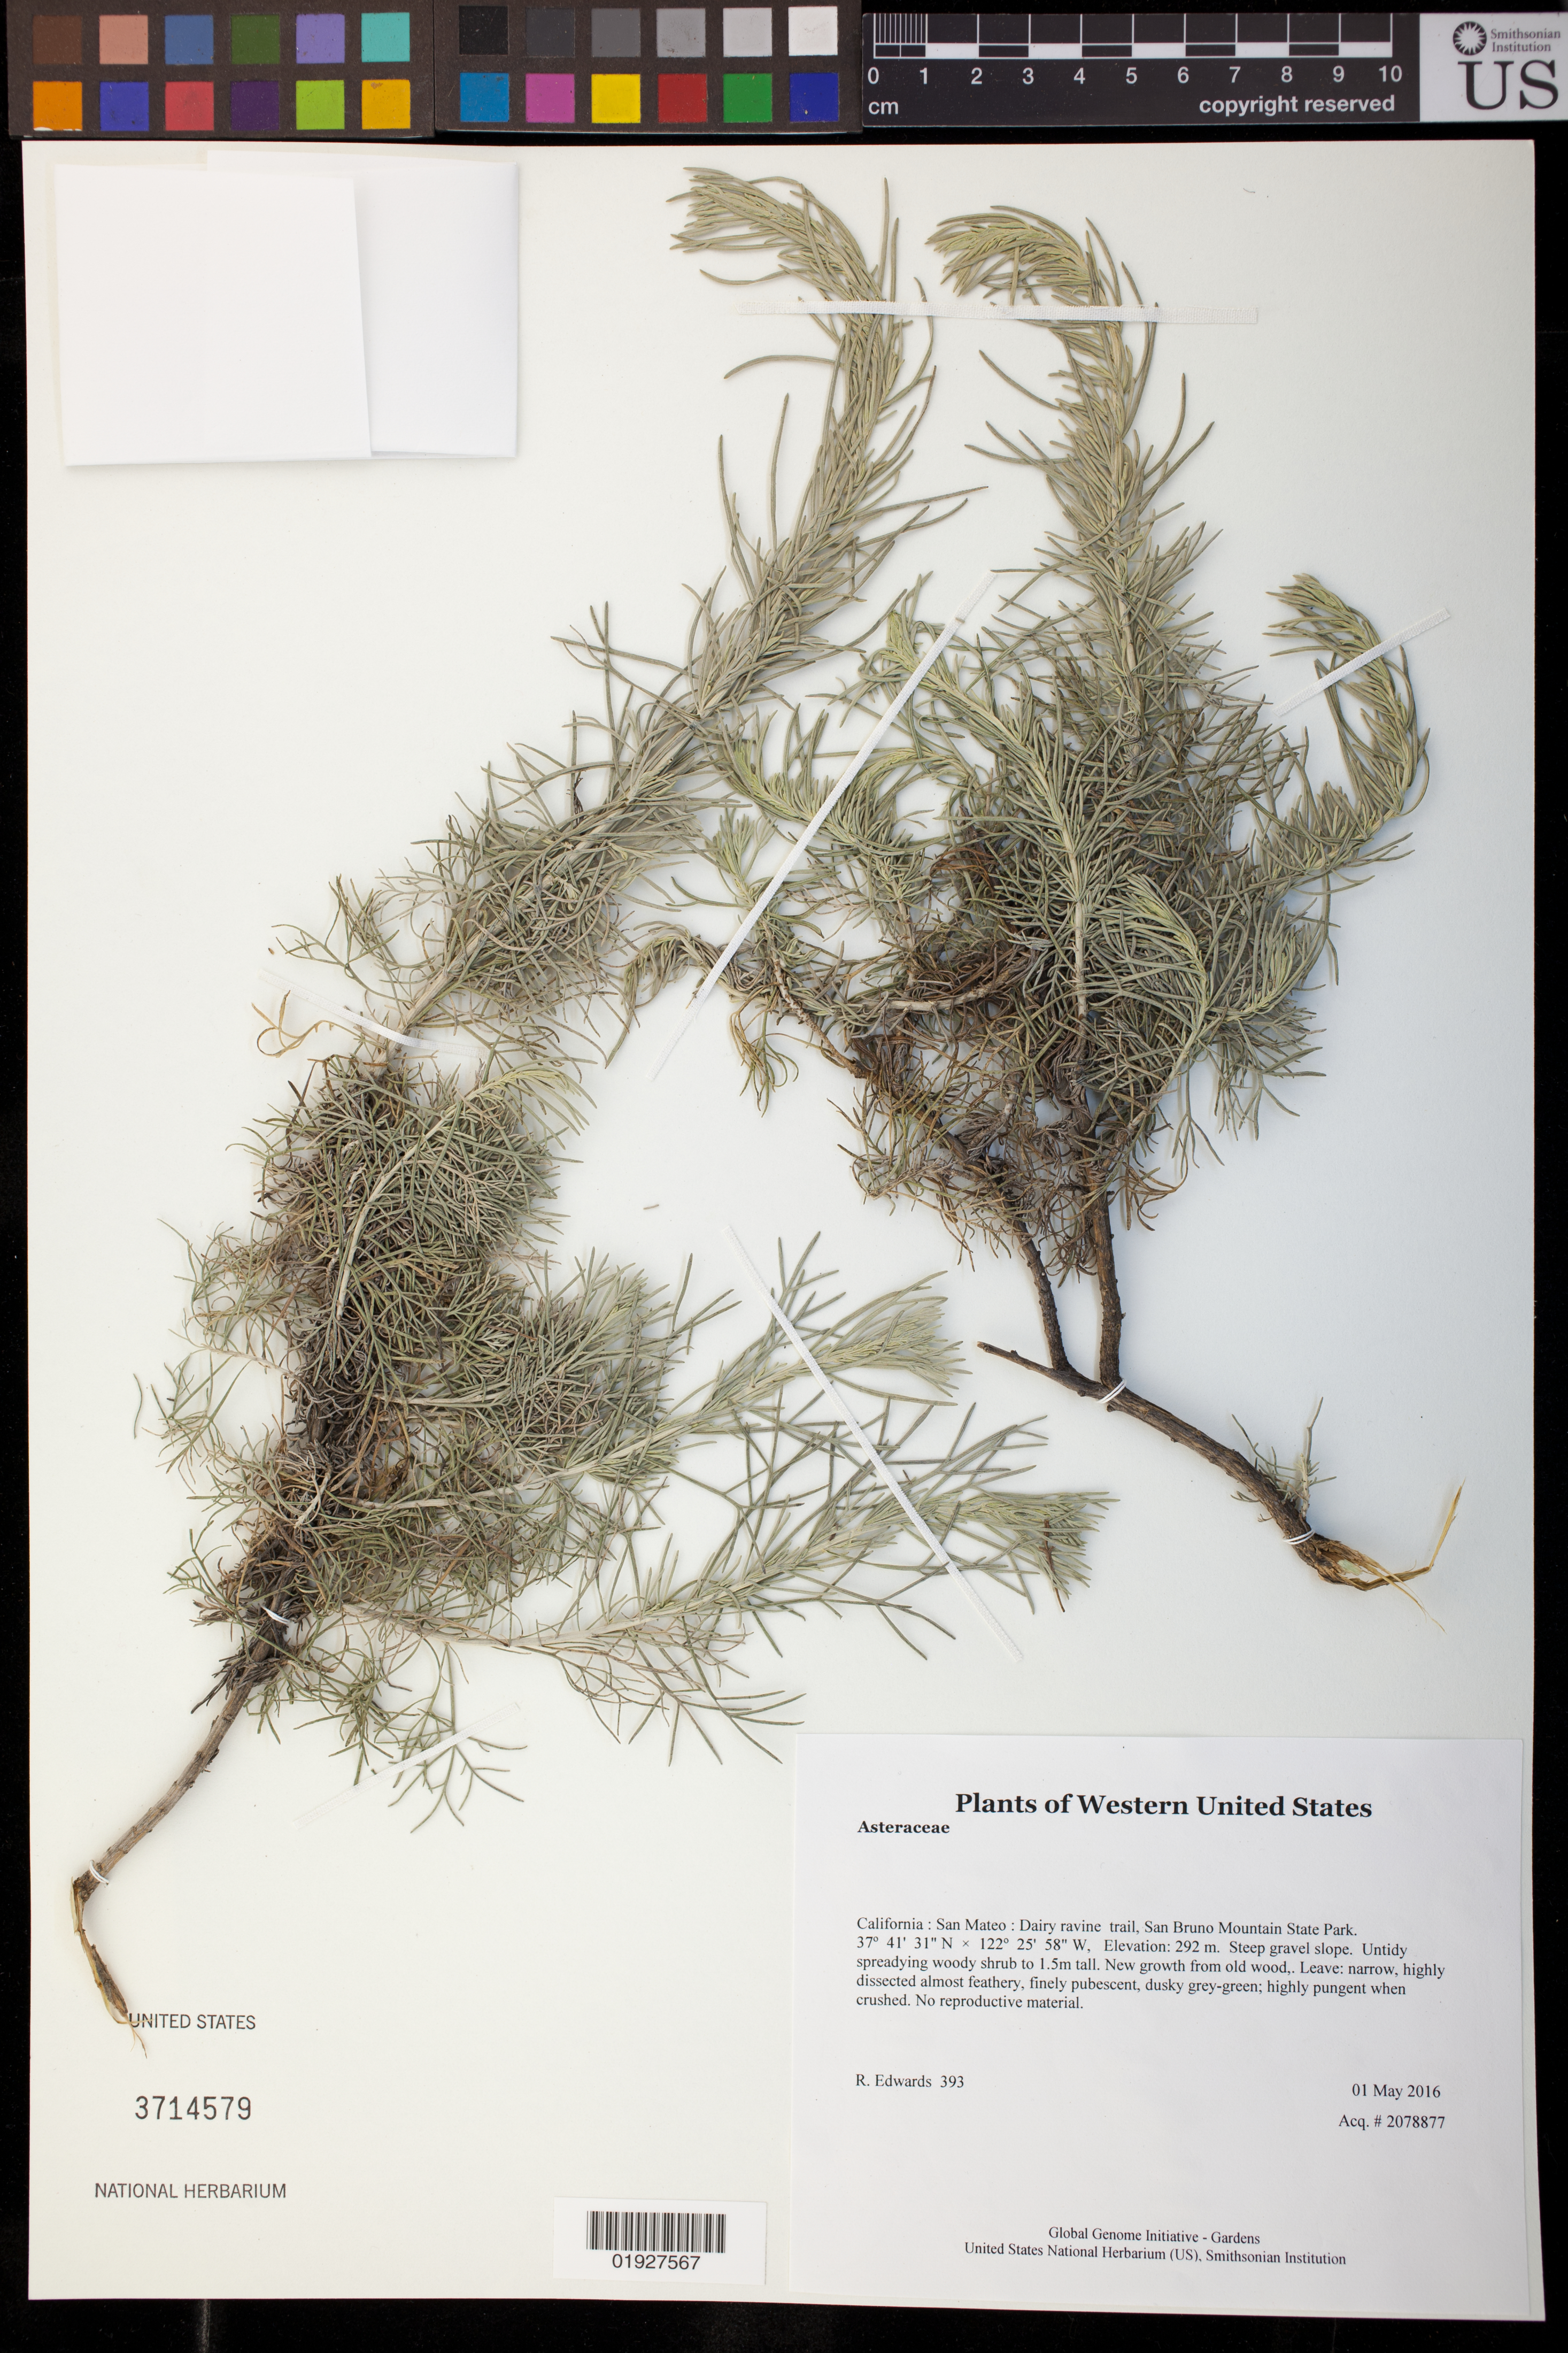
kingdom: Plantae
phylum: Tracheophyta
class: Magnoliopsida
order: Asterales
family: Asteraceae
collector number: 393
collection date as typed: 1 May 2016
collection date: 2016-05-01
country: United States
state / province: California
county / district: San Mateo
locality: Dairy ravine trail, San Bruno Mountain State Park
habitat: Steep gravel slope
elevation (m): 292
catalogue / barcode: US 3714579